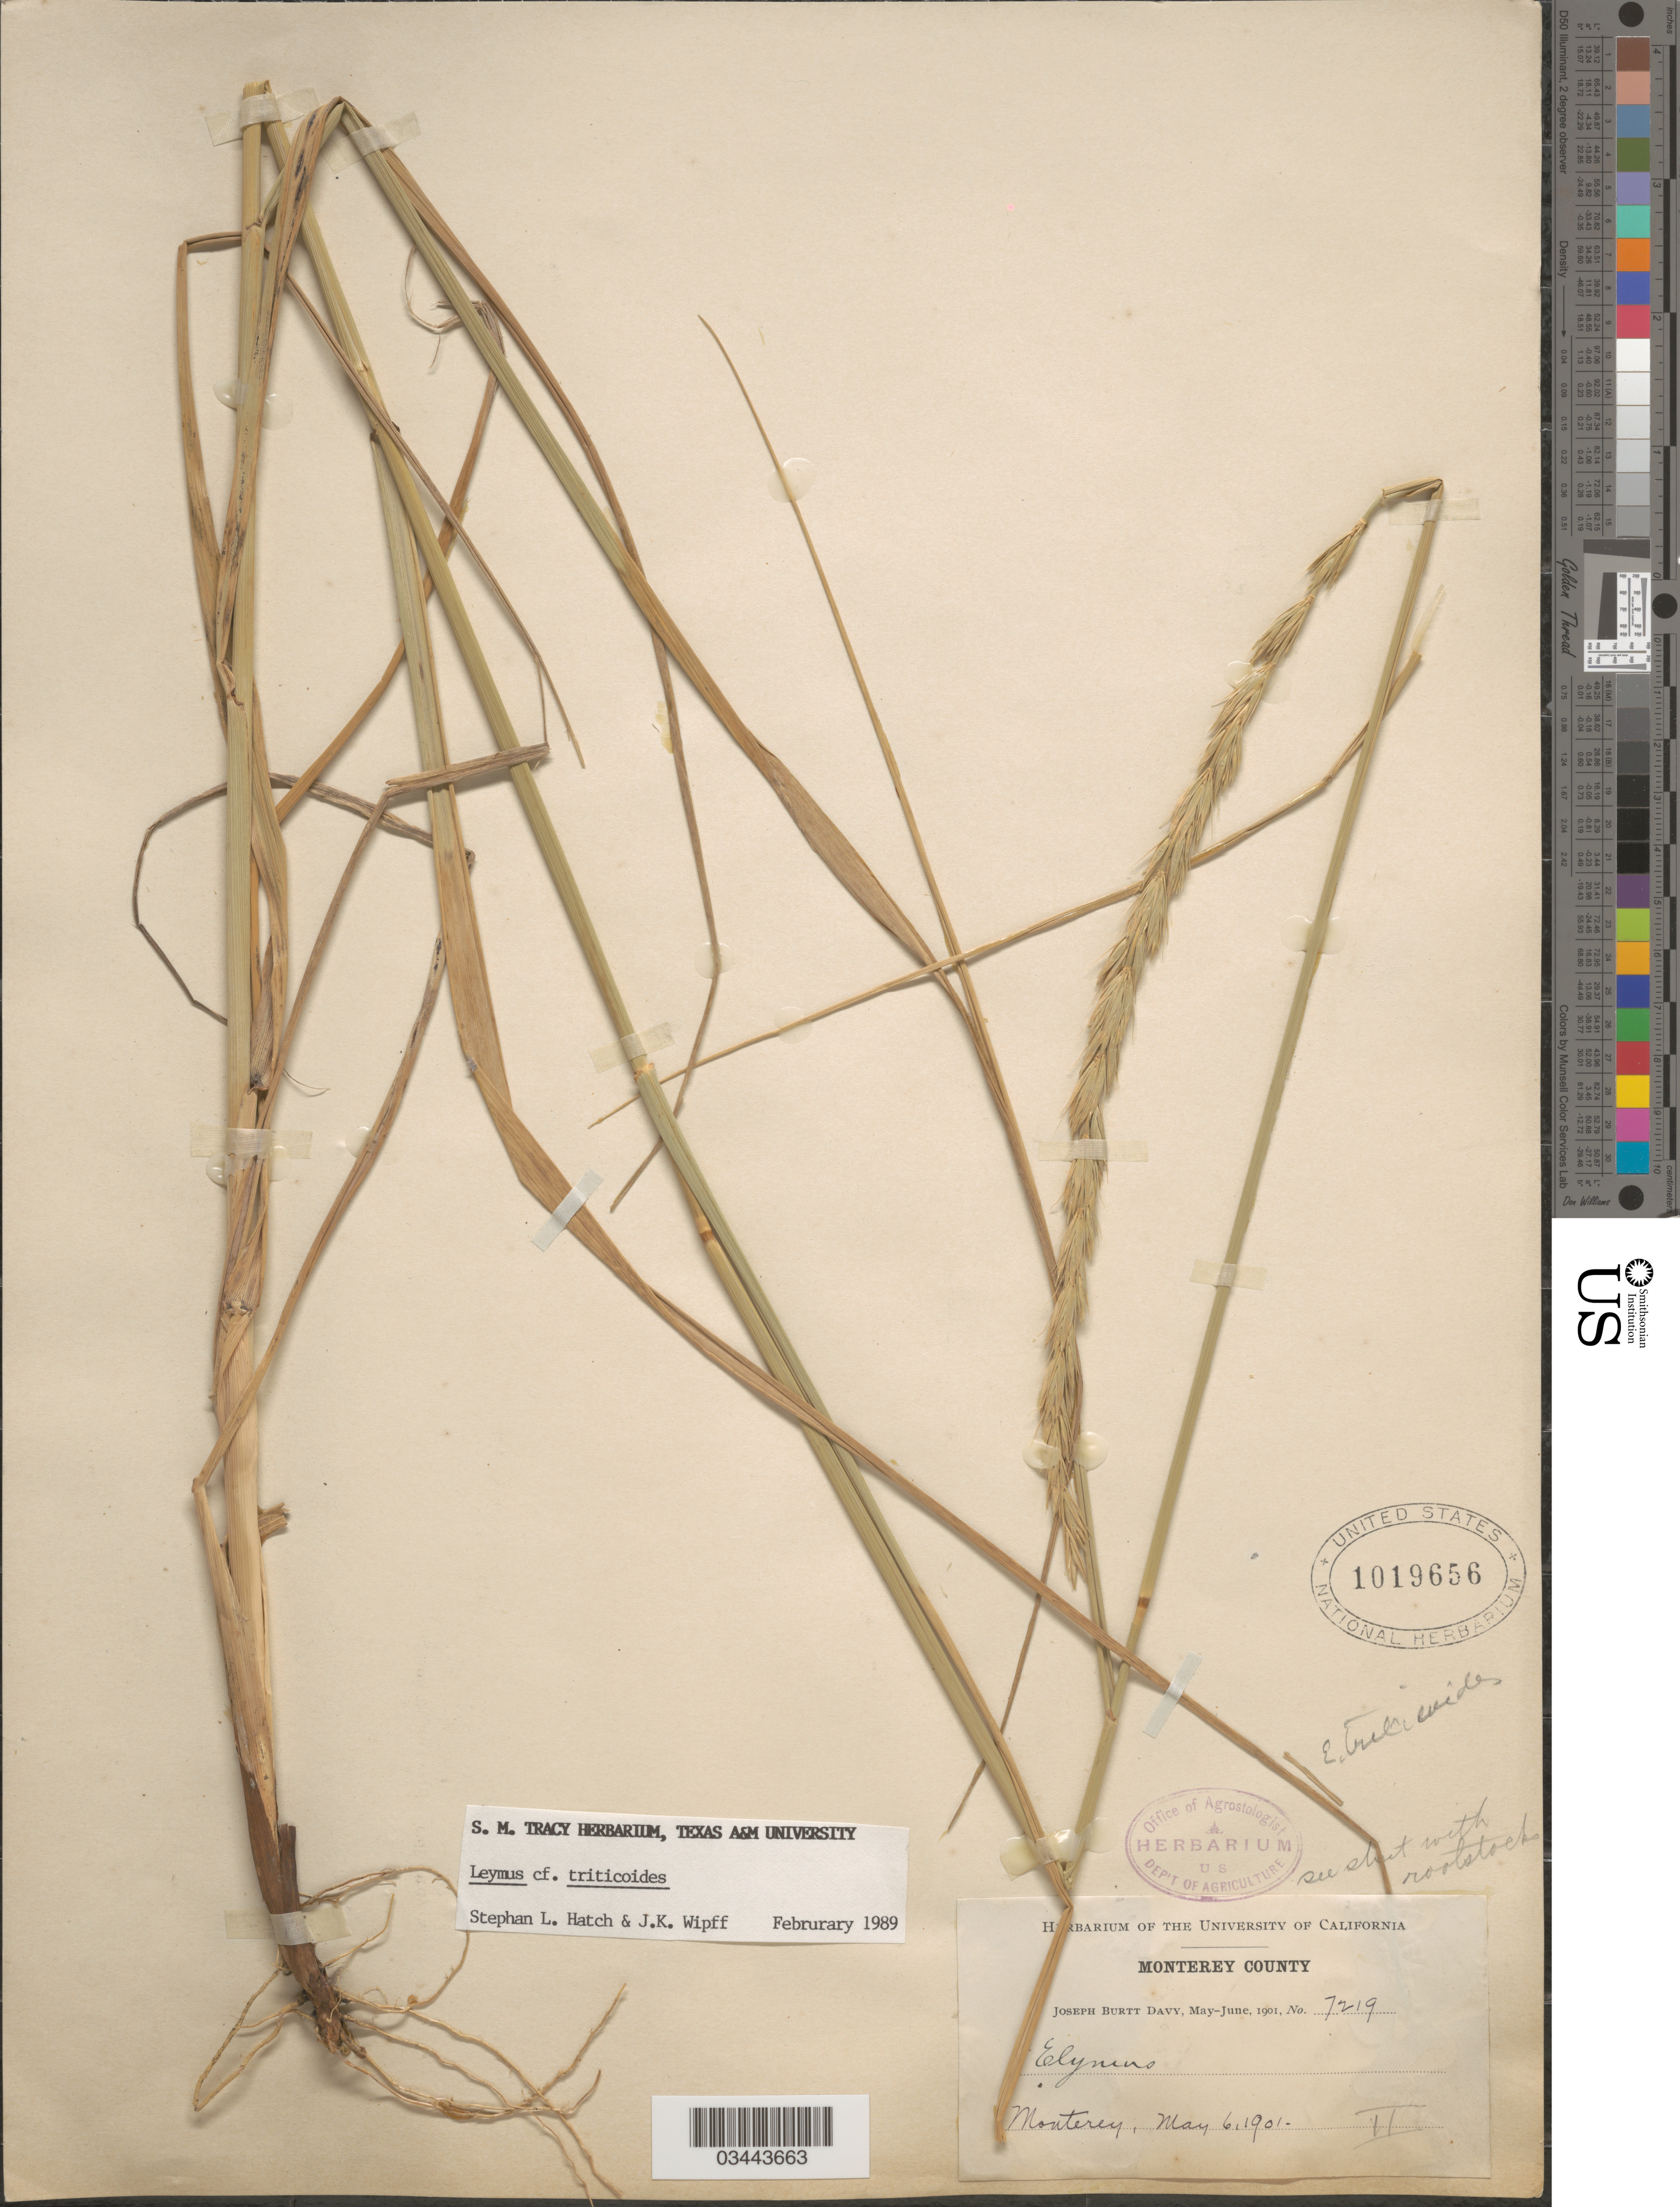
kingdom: Plantae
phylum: Tracheophyta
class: Liliopsida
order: Poales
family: Poaceae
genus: Leymus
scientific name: Leymus triticoides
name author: (Buckley) Pilg.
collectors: J. Burtt Davy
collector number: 7219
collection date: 1901-05-06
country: United States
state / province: California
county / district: Monterey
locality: Monterey County. Monterey.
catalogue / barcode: US 1019656